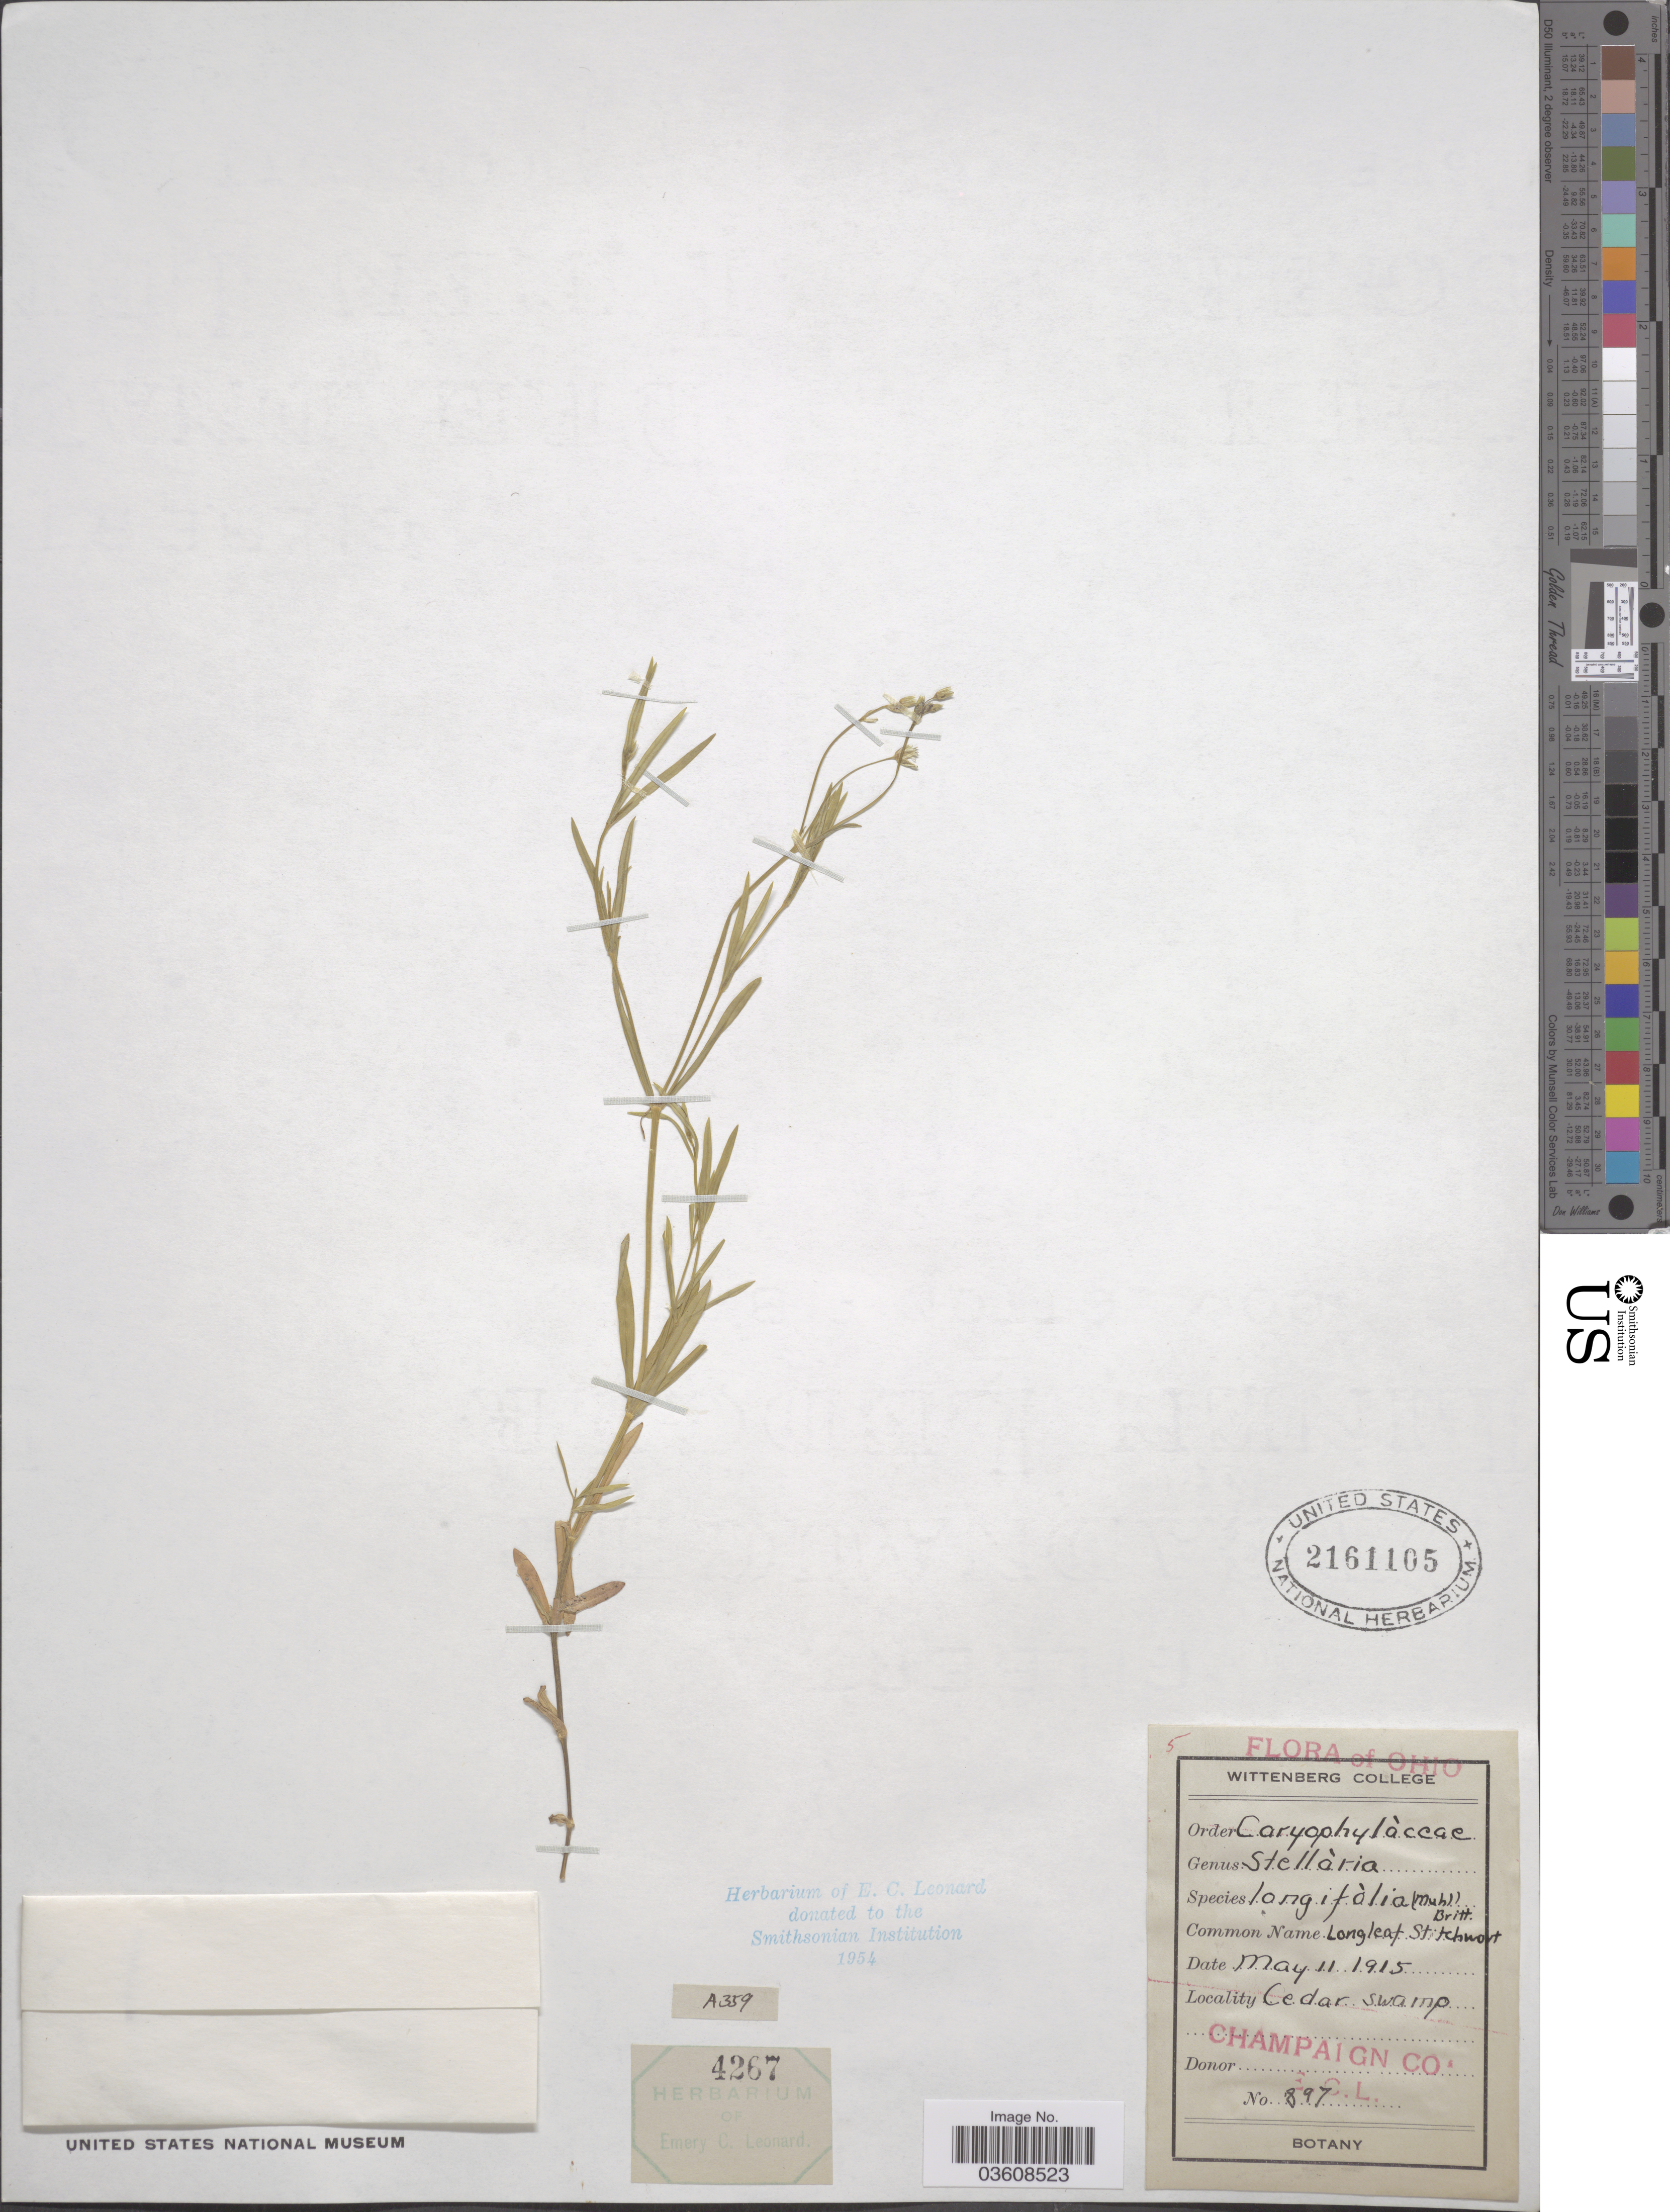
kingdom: Plantae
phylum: Tracheophyta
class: Magnoliopsida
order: Caryophyllales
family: Caryophyllaceae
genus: Stellaria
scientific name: Stellaria longifolia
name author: Muhl. ex Willd.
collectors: E. C. Leonard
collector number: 897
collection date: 1915-05-11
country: United States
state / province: Ohio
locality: Cedar Swamp. Champaign Co.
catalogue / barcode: US 2161105